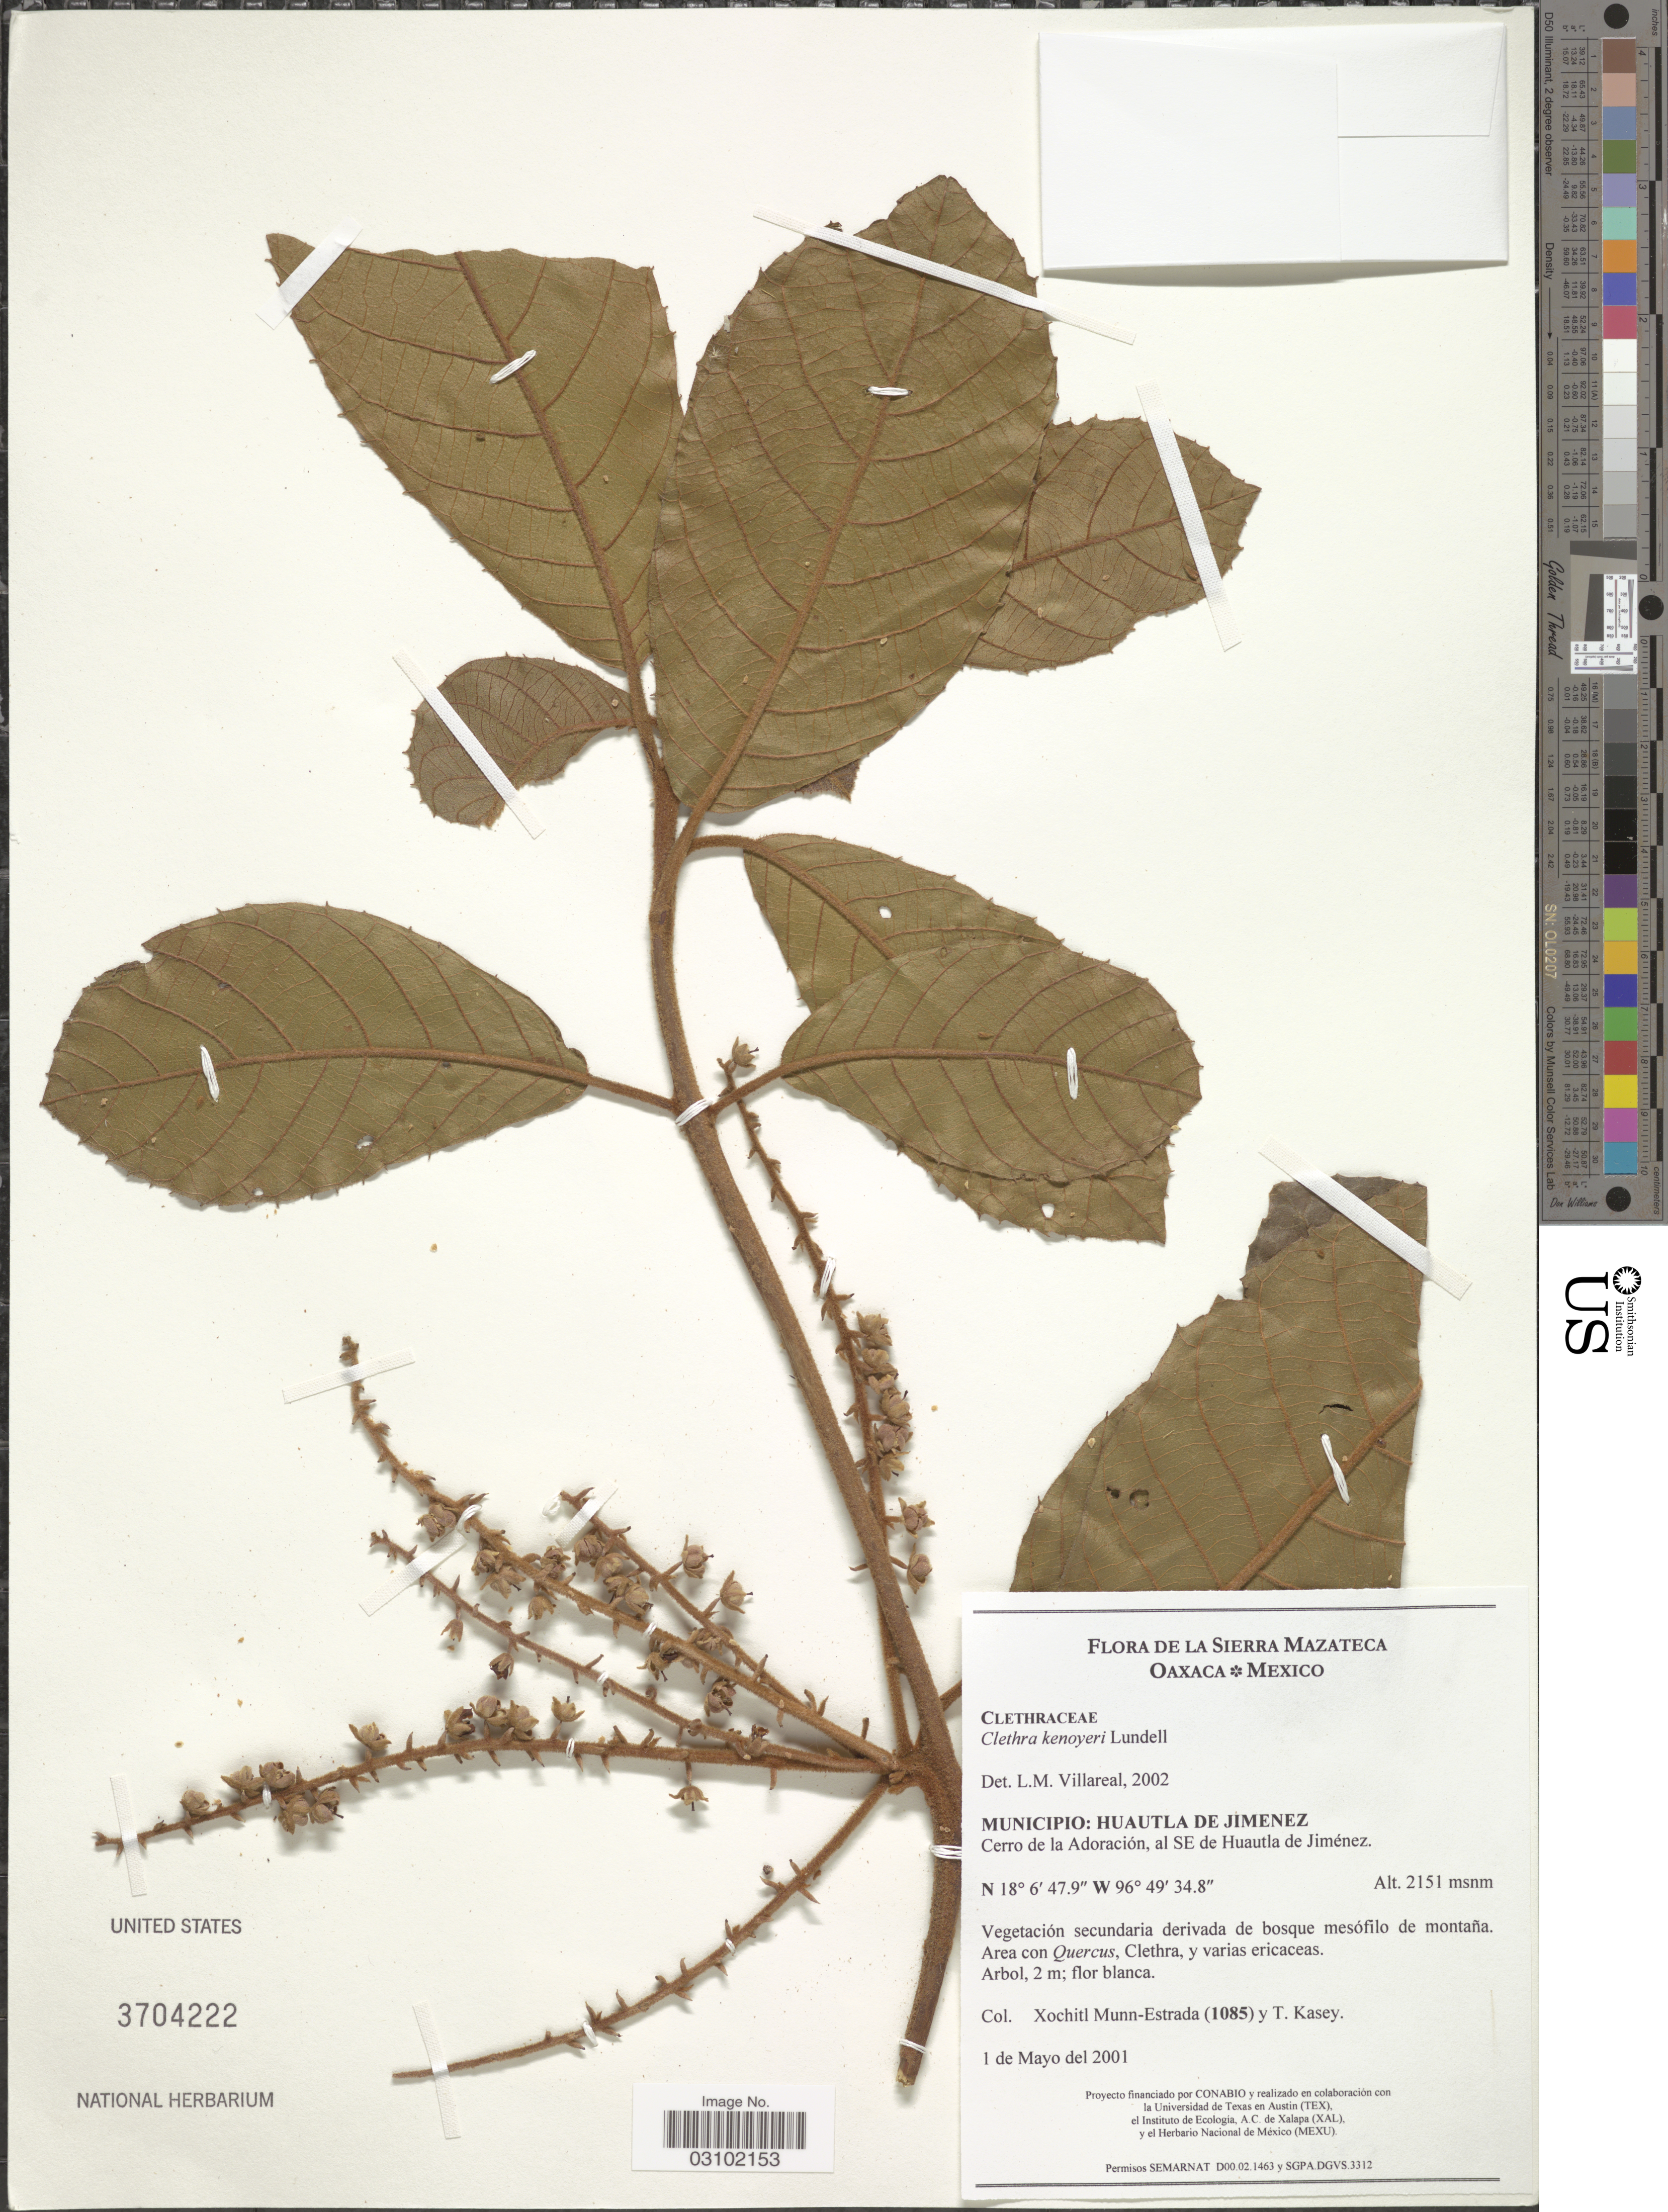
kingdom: Plantae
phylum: Tracheophyta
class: Magnoliopsida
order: Ericales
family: Clethraceae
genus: Clethra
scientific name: Clethra kenoyeri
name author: Lundell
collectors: X. Munn-Estrada & T. Kasey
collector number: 1085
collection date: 2001-05-01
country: Mexico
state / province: Oaxaca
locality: De La Sierra Mazateca, Municipio: Huautla De Jimenez, Cerro de la Adoración, al SE de Huautla de Jiménez.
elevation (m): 2151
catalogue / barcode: US 3704222